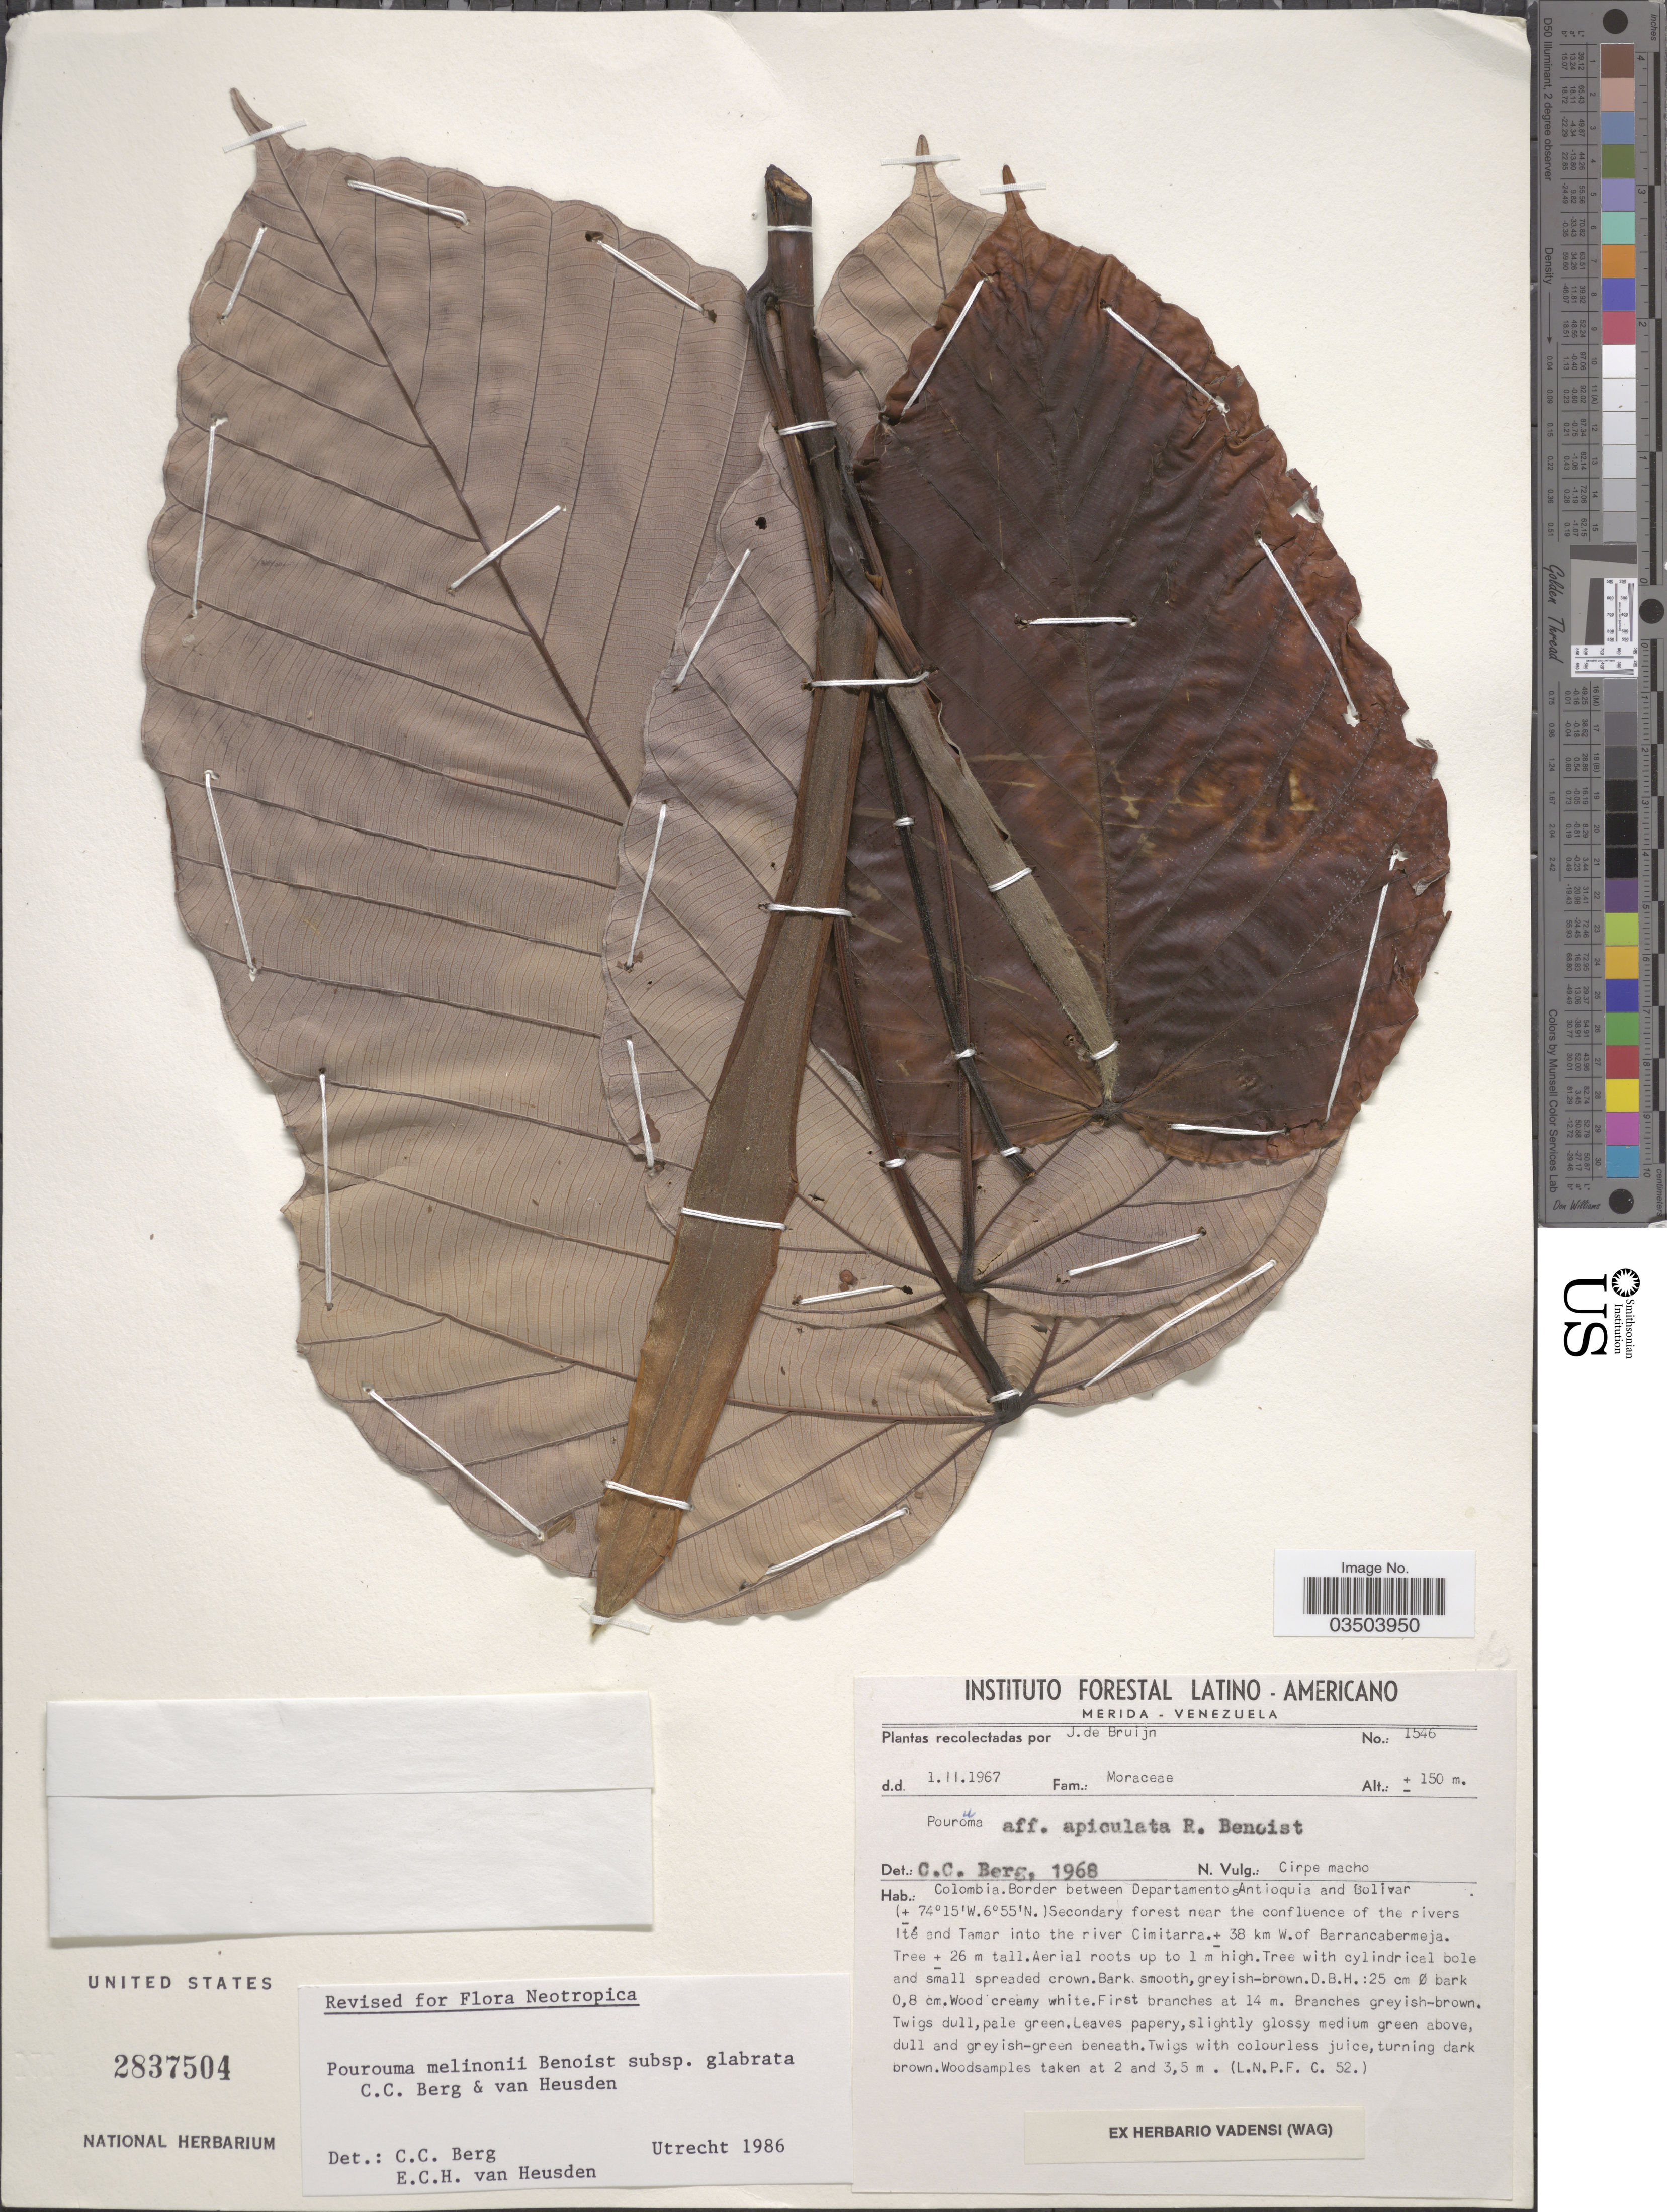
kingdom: Plantae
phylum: Tracheophyta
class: Magnoliopsida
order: Rosales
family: Urticaceae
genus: Pourouma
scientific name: Pourouma melinonii subsp. glabrata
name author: C.C. Berg & Heusden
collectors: J. Bruijn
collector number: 1546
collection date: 1967-02-01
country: Colombia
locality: Border between Departamentos Antioquia and Bolivar. Secondary forest near the confluence of the rivers Ité and Tamar into the river Cimitarra, ±38 Km W. of Barrancabermeja.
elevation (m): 150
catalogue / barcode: US 2837504